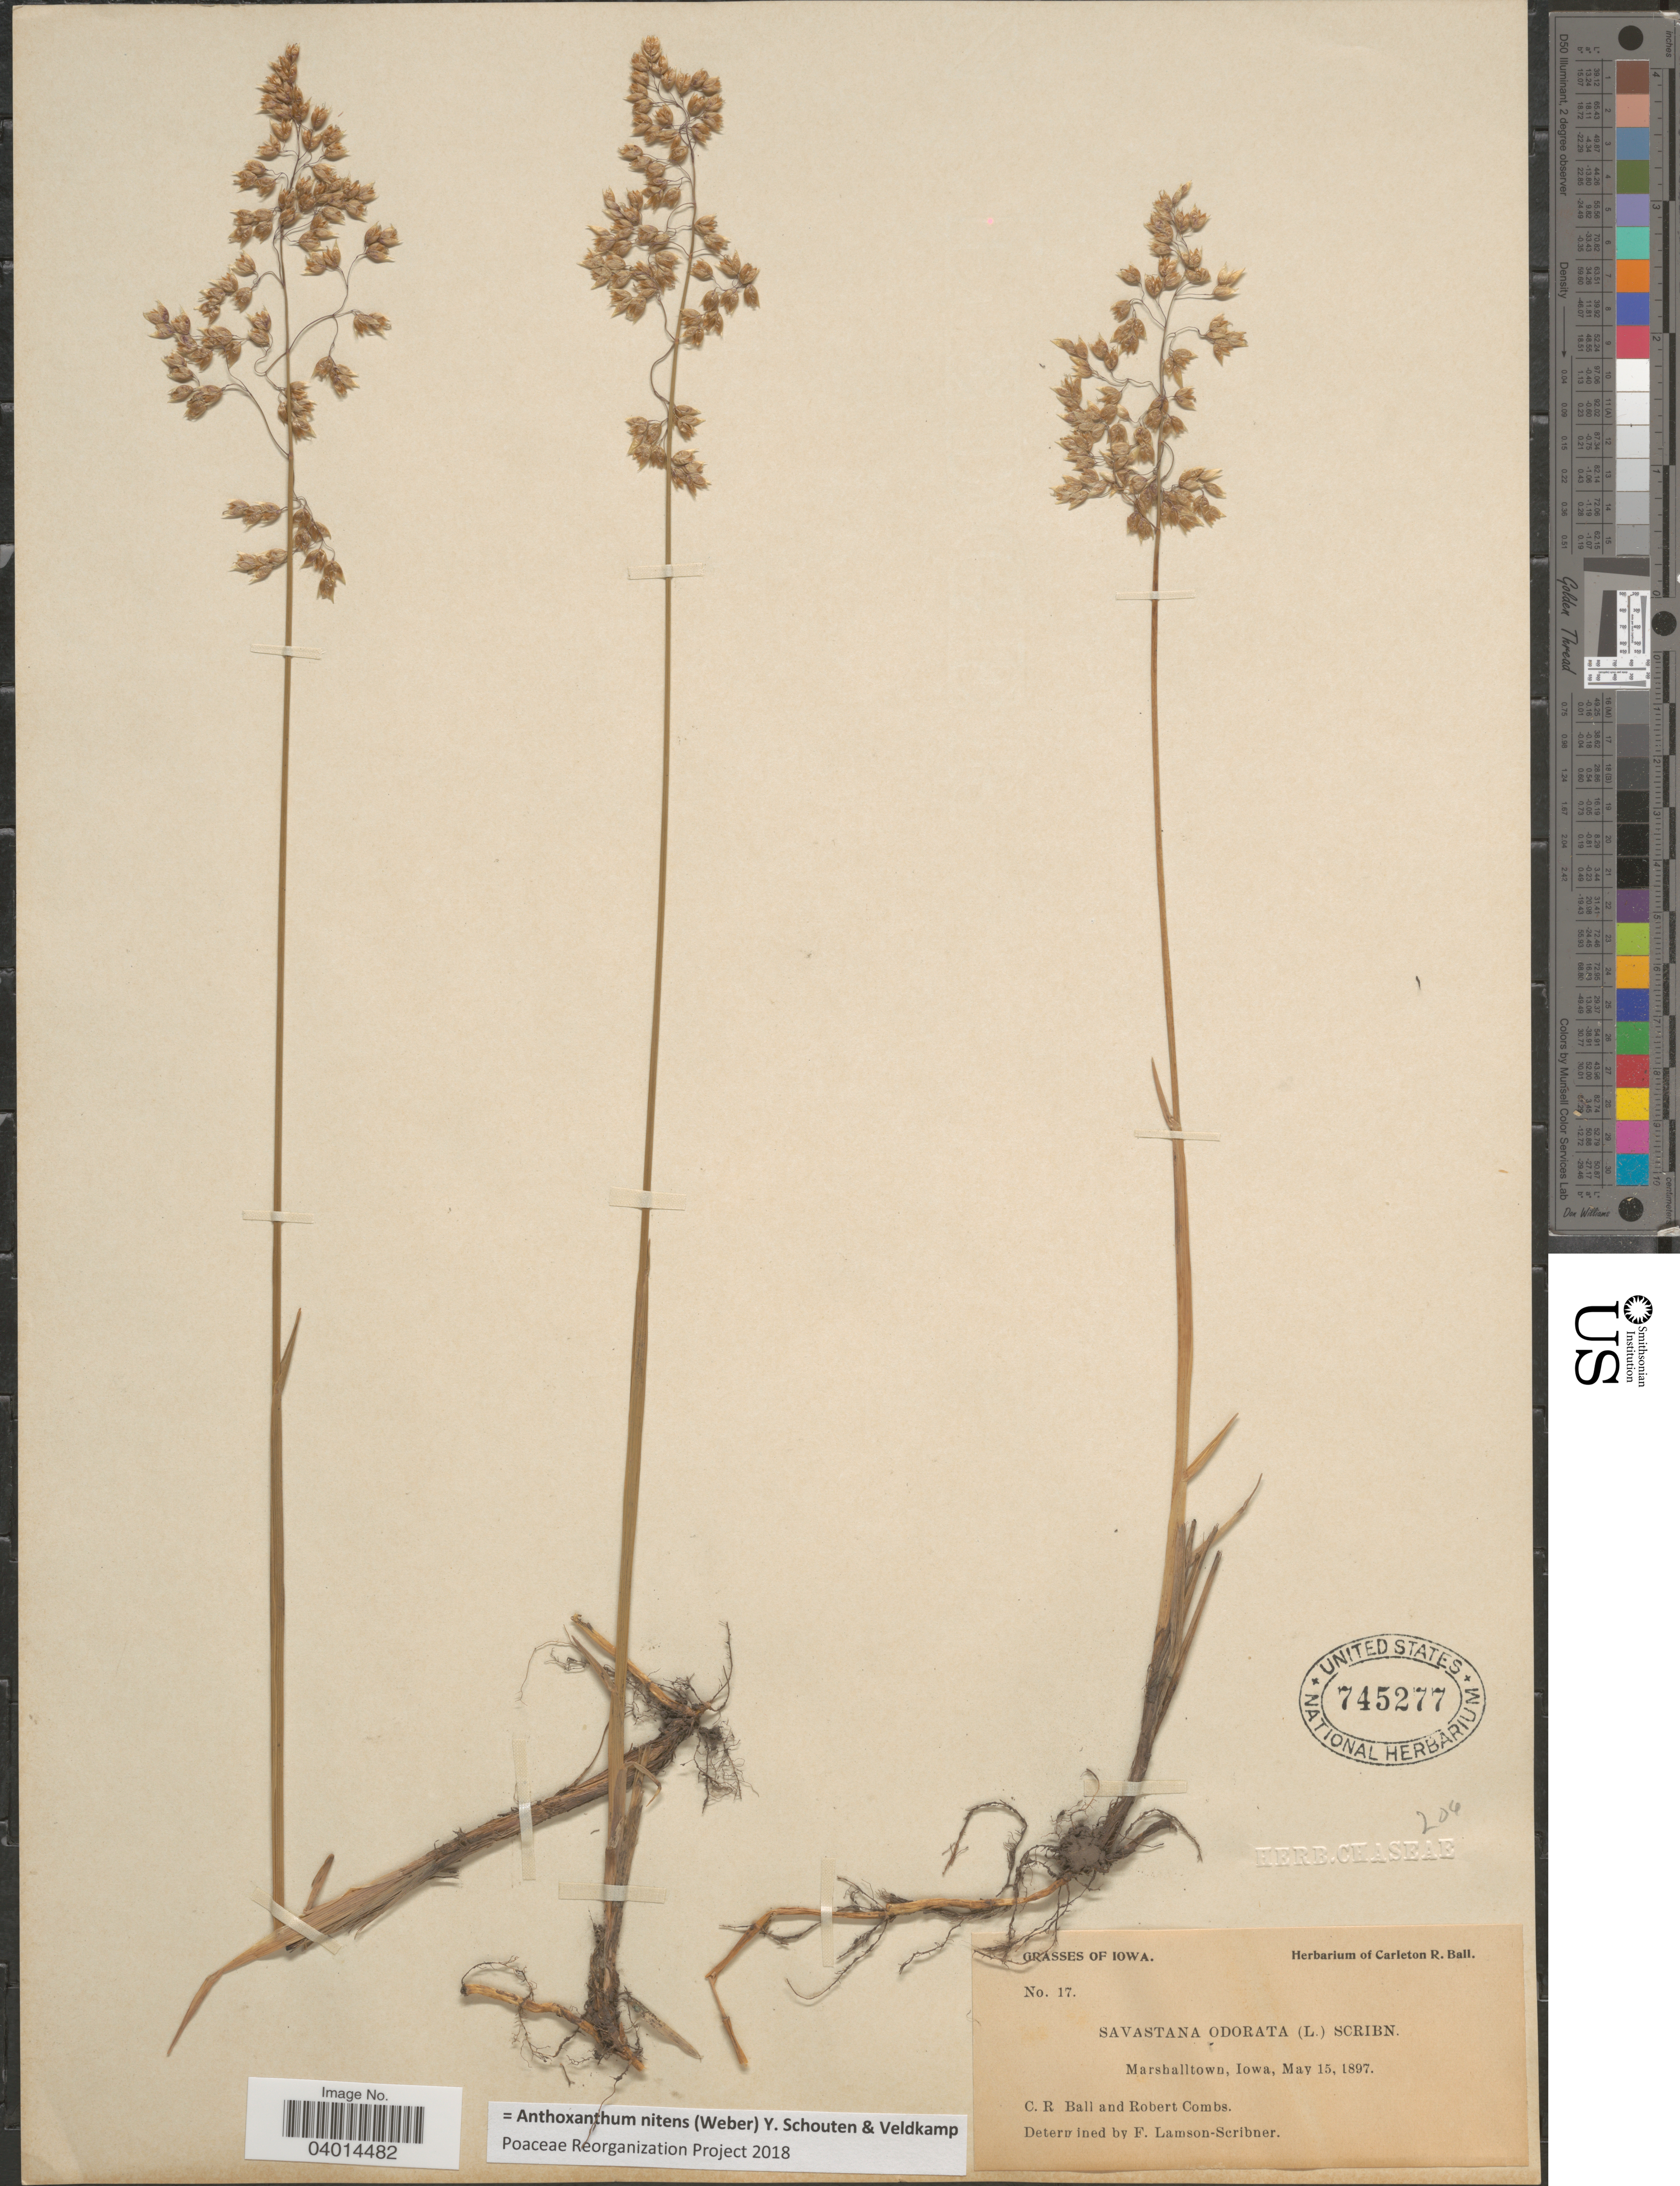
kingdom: Plantae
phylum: Tracheophyta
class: Liliopsida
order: Poales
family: Poaceae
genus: Anthoxanthum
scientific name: Anthoxanthum nitens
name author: (G.H. Weber) R.T.A. Schouten & Veldkamp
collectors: C. R. Ball & R. Combs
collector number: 17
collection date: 1897-05-15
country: United States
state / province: Iowa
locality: Marshalltown.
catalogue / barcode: US 745277